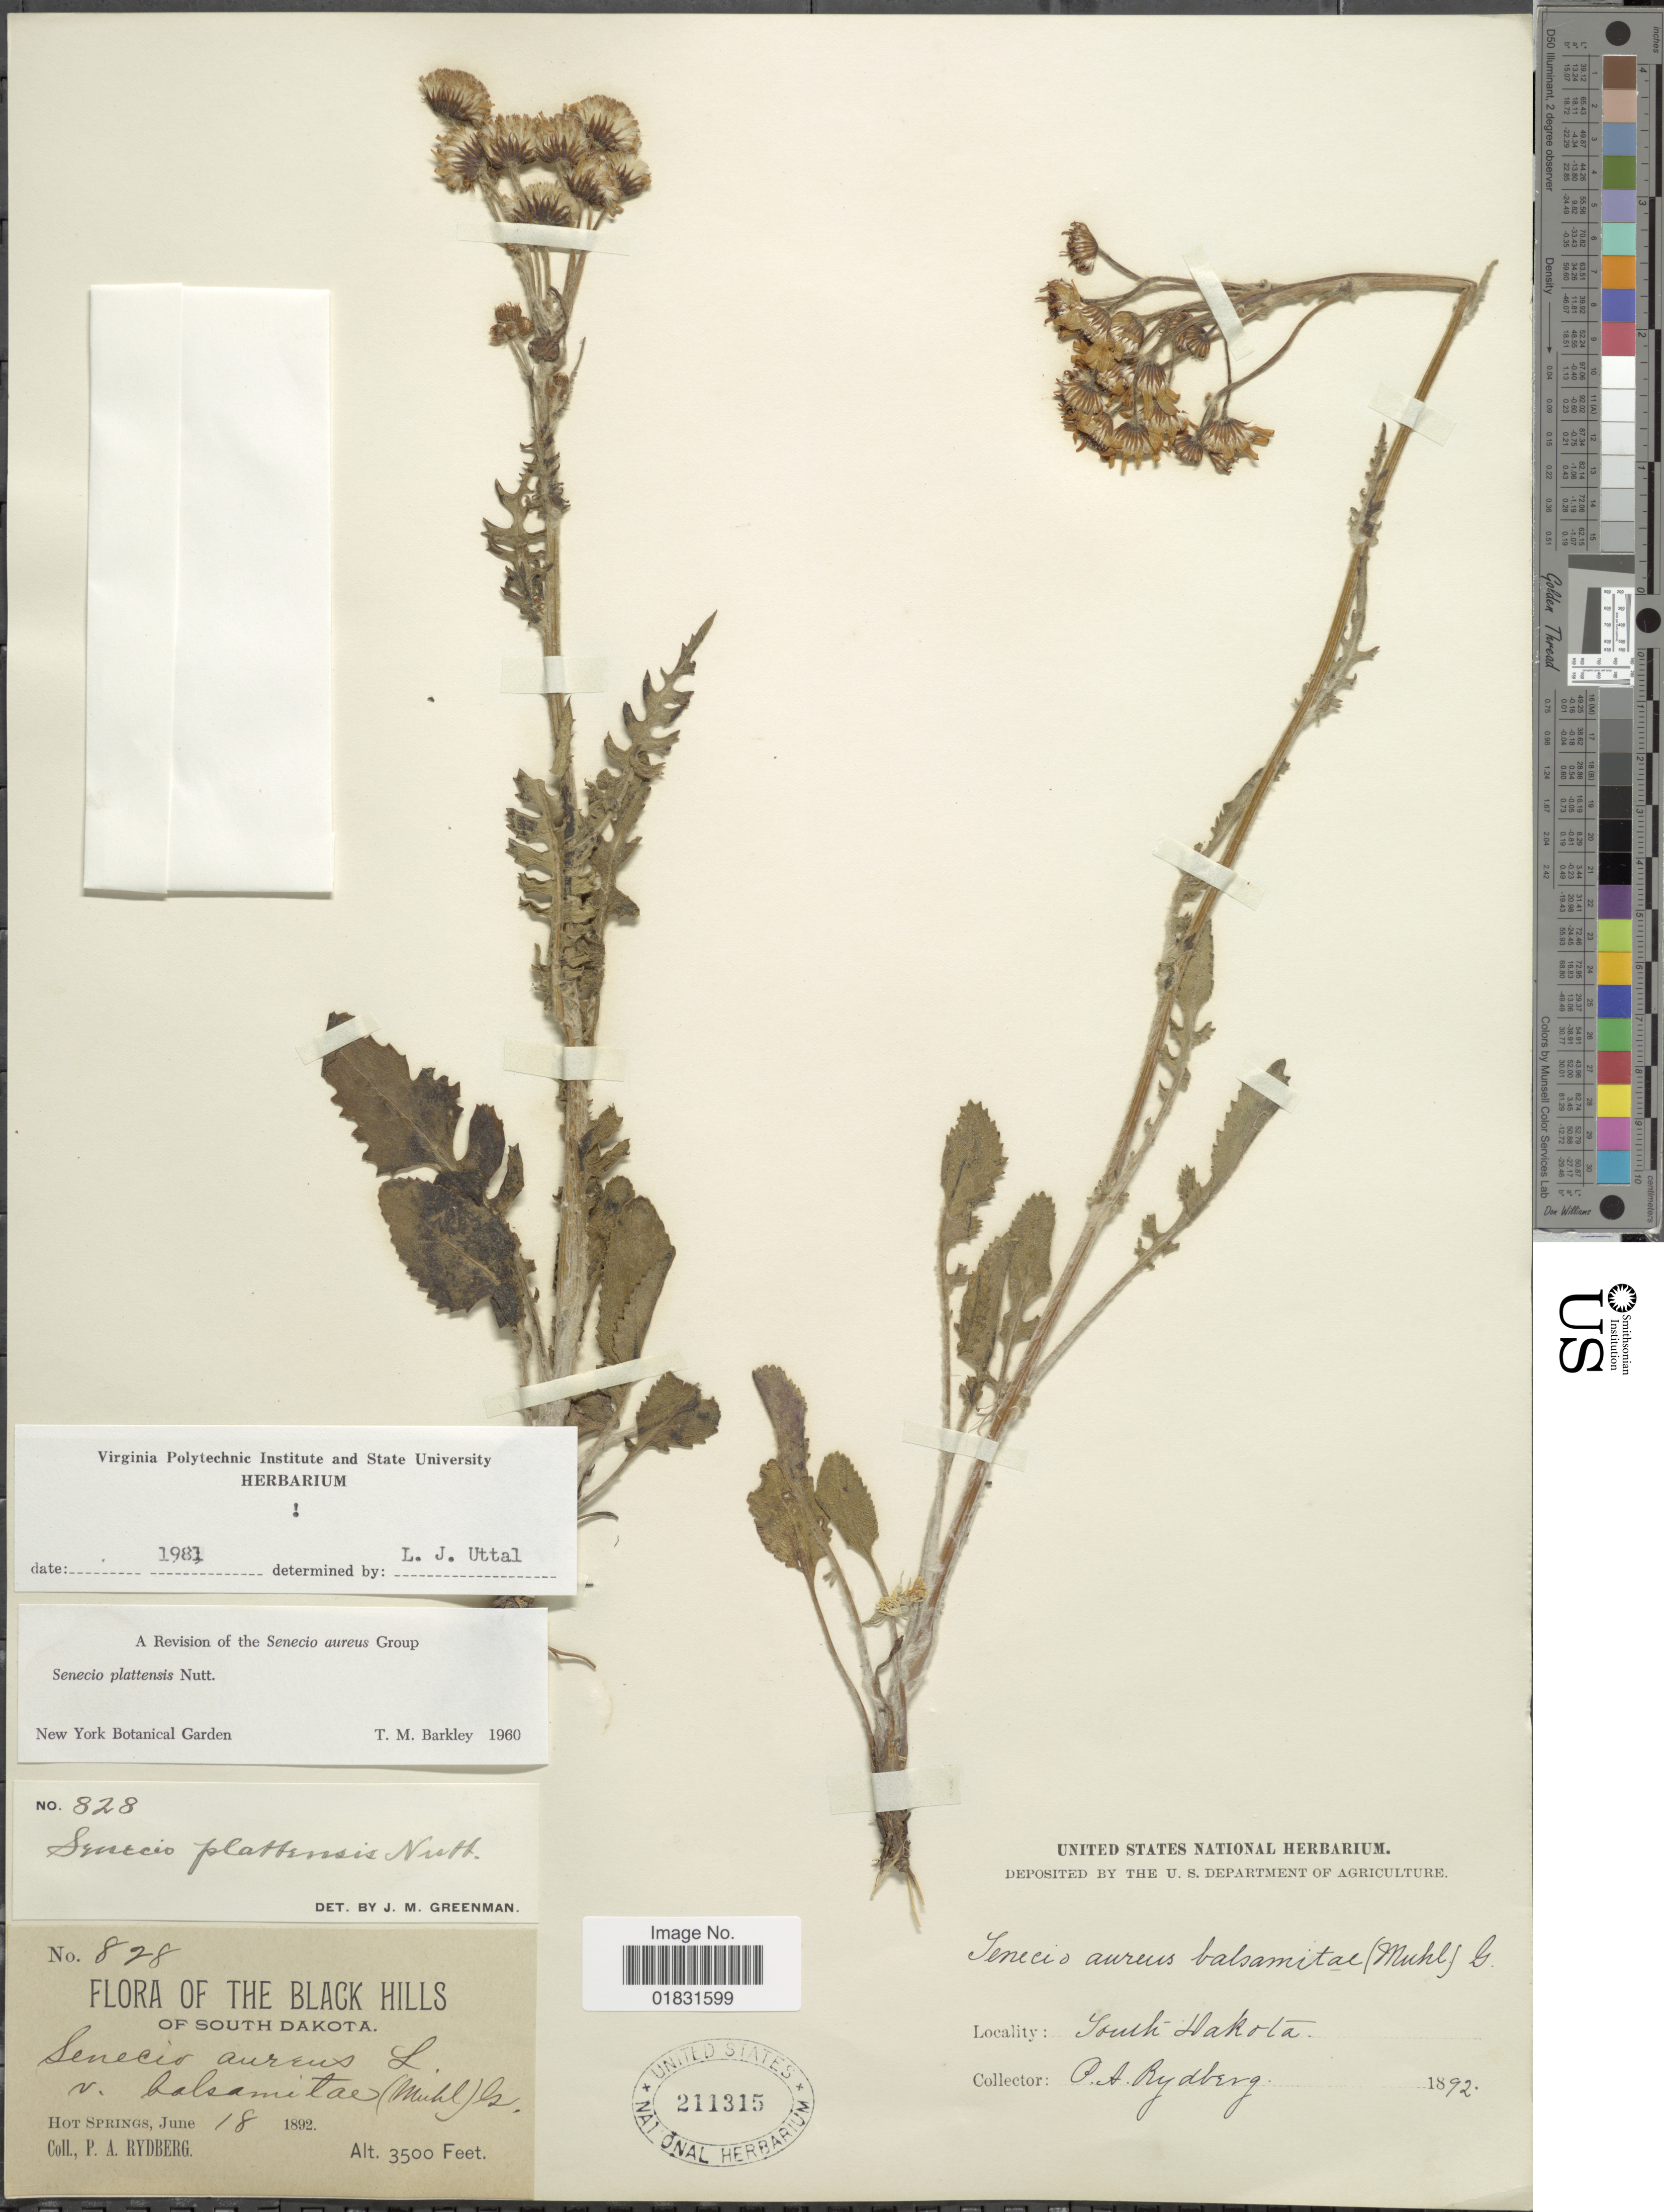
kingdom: Plantae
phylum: Tracheophyta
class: Magnoliopsida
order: Asterales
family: Asteraceae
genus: Packera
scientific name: Packera plattensis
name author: W.A. Weber & Á. Löve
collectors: P. A. Rydberg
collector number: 828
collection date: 1892-06-18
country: United States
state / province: South Dakota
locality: The Black hills of South Dakota, Hot Springs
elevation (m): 1067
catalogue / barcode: US 211315